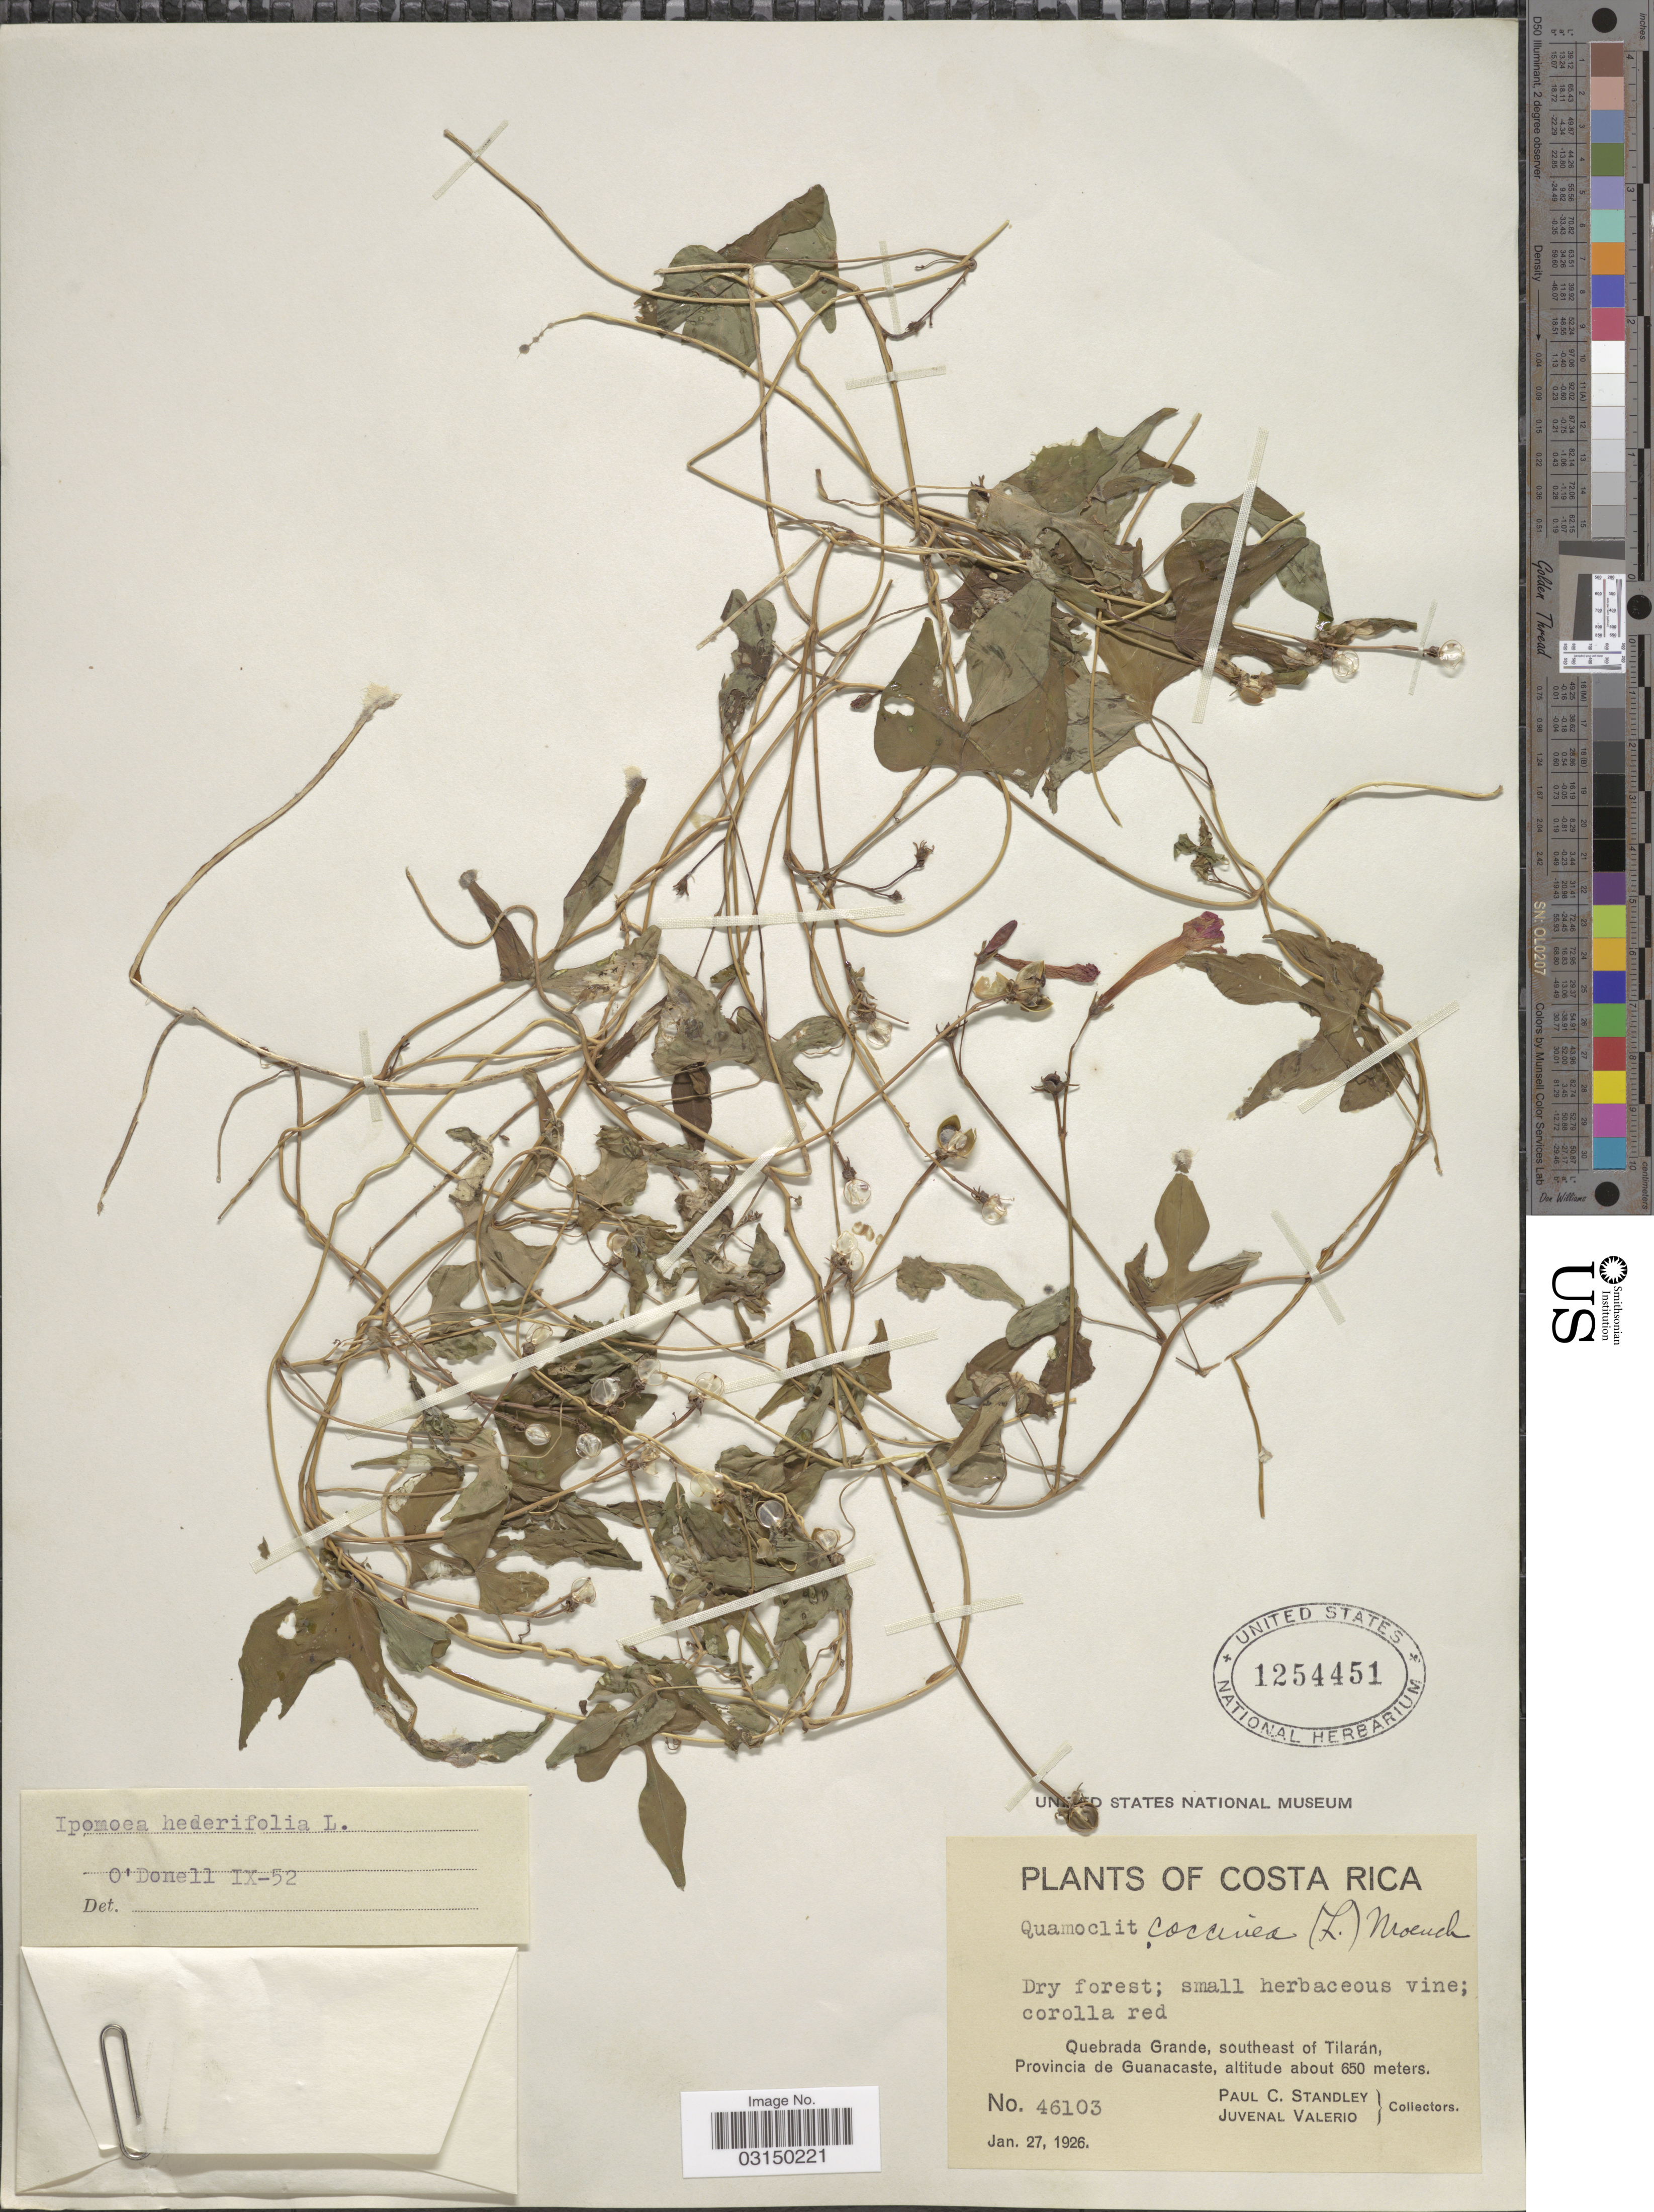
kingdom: Plantae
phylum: Tracheophyta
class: Magnoliopsida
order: Solanales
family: Convolvulaceae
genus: Ipomoea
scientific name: Ipomoea hederifolia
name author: L.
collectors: P. C. Standley & J. Valerio R.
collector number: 46103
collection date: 1926-01-27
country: Costa Rica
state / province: Guanacaste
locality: Quebrada Grande, southeast of Tilarán.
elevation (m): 650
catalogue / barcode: US 1254451